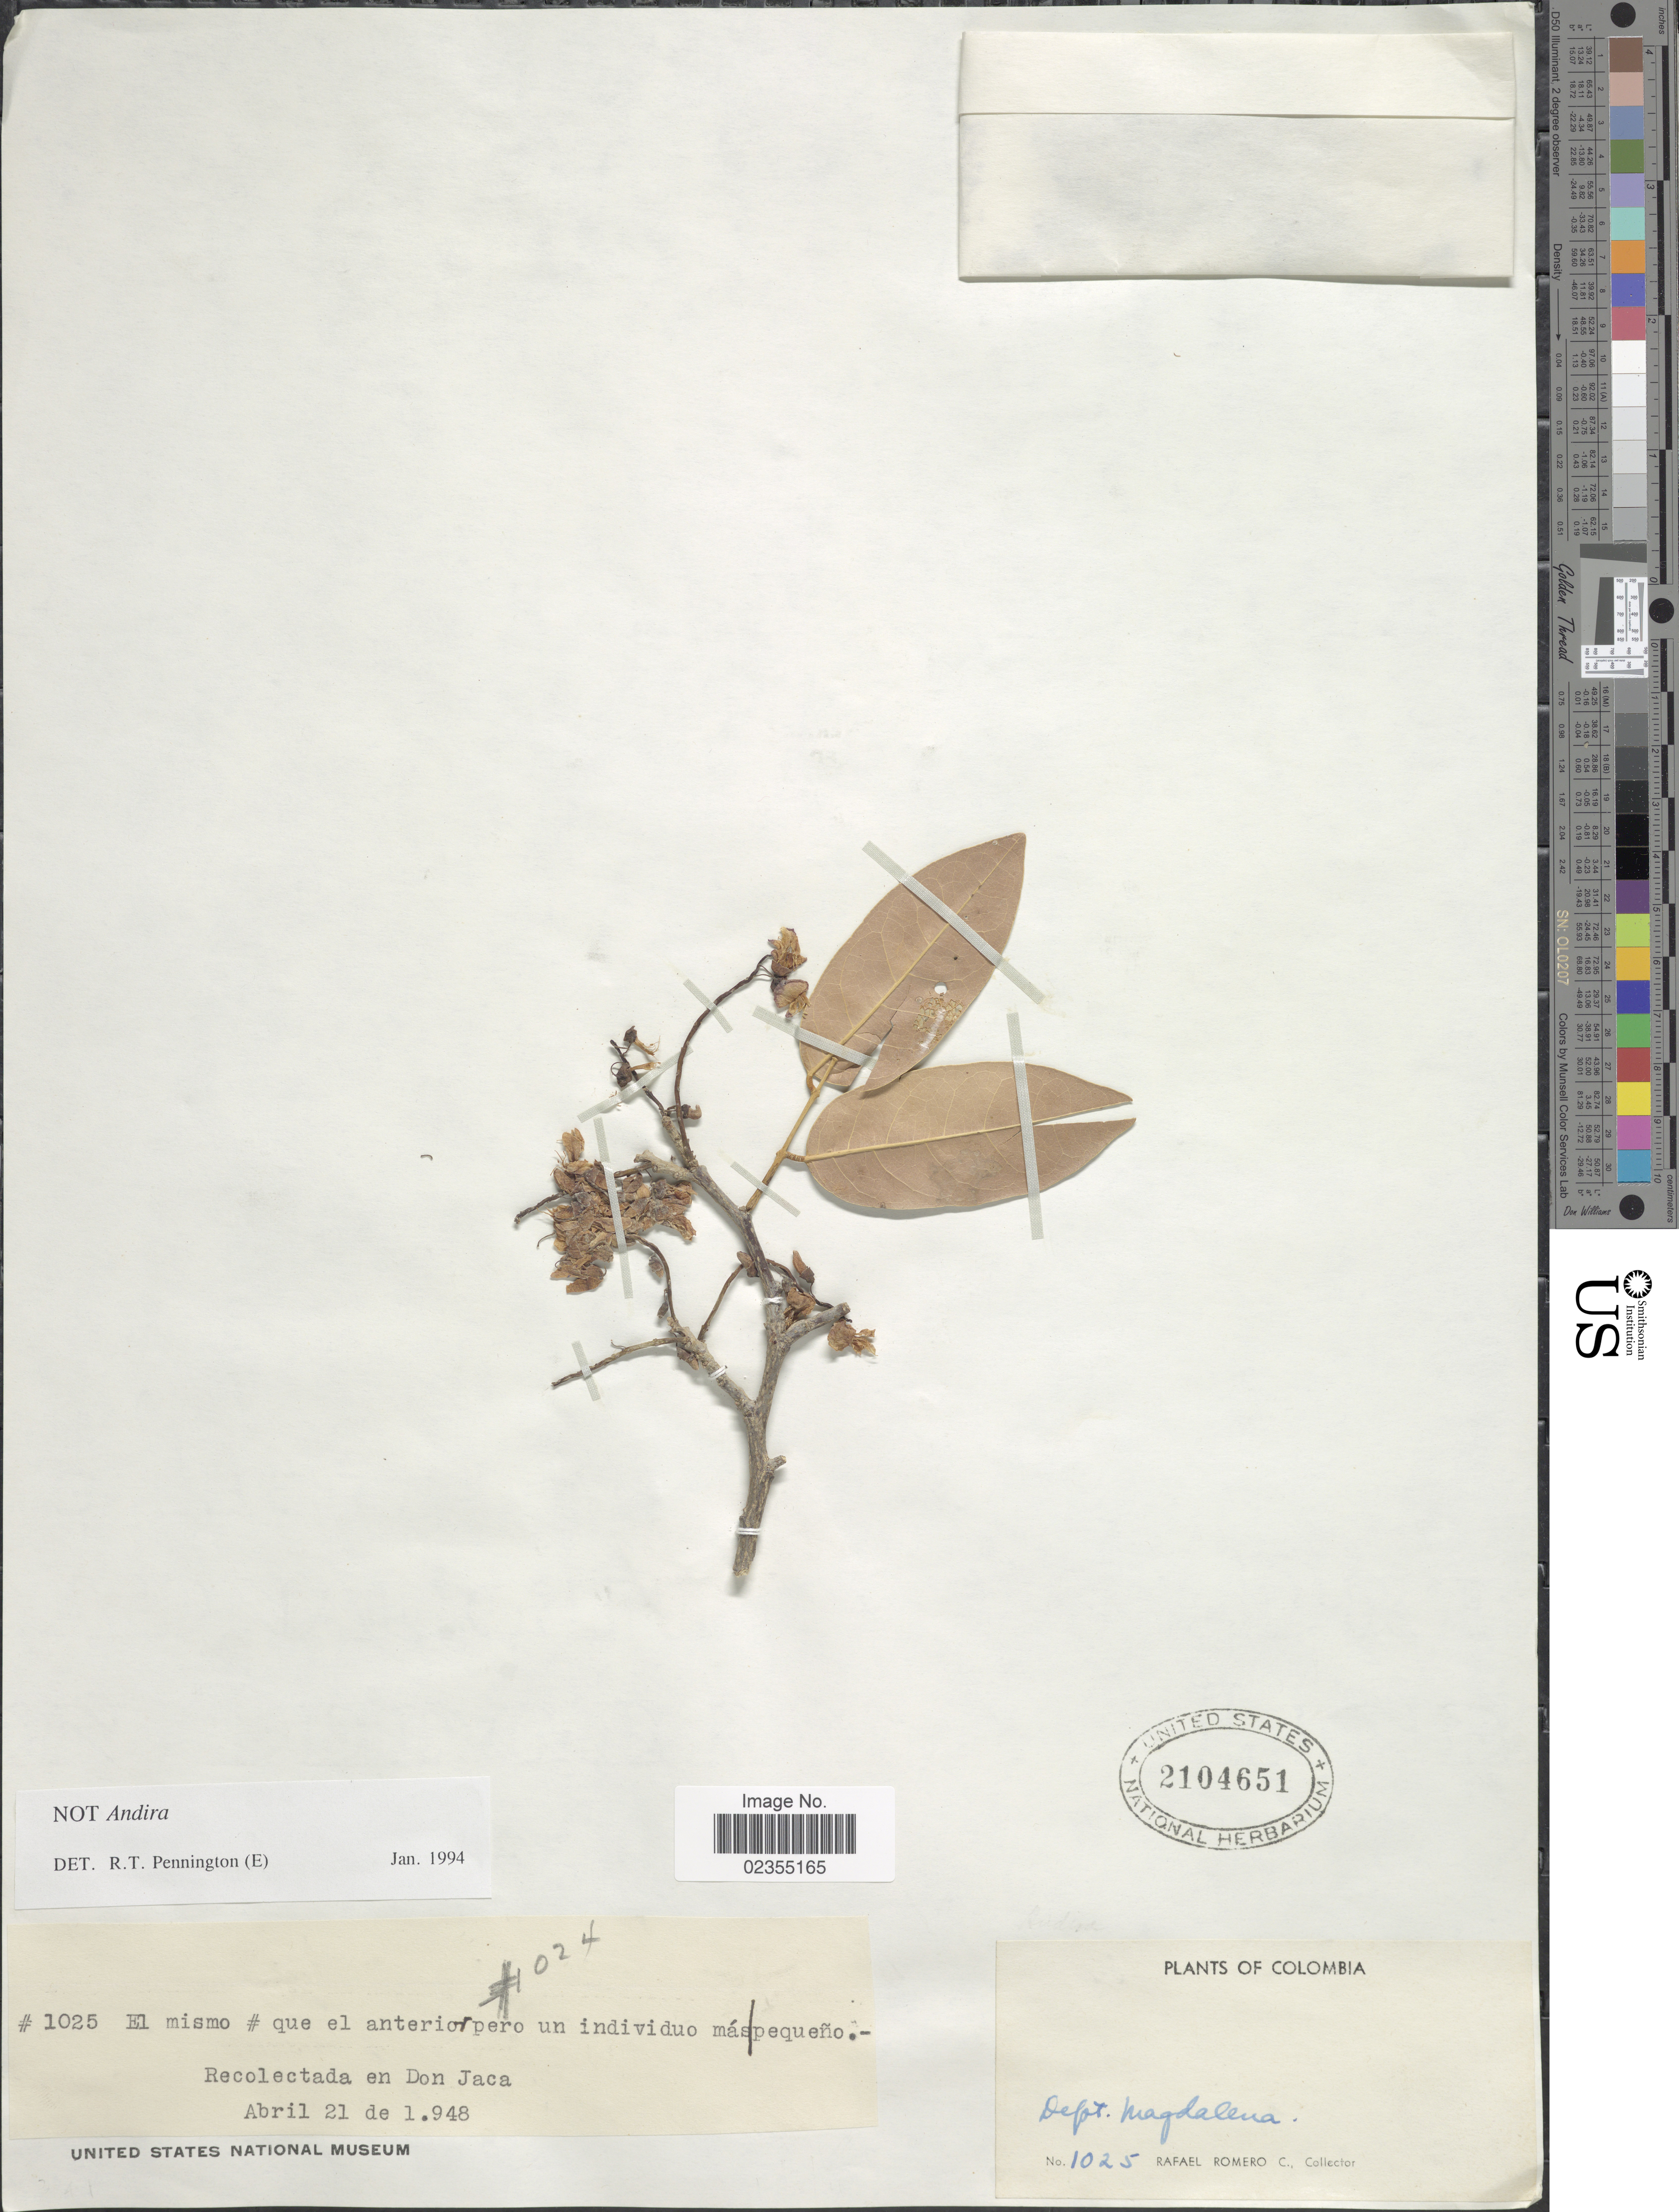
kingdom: Plantae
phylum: Tracheophyta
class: Magnoliopsida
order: Fabales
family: Fabaceae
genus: Muellera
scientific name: Muellera fendleri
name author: (Benth.) M.J. Silva & A.M.G. Azevedo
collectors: R. Romero Castañeda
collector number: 1025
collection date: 1948-04-21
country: Colombia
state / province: Magdalena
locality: Dept. Magdalena.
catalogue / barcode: US 2104651